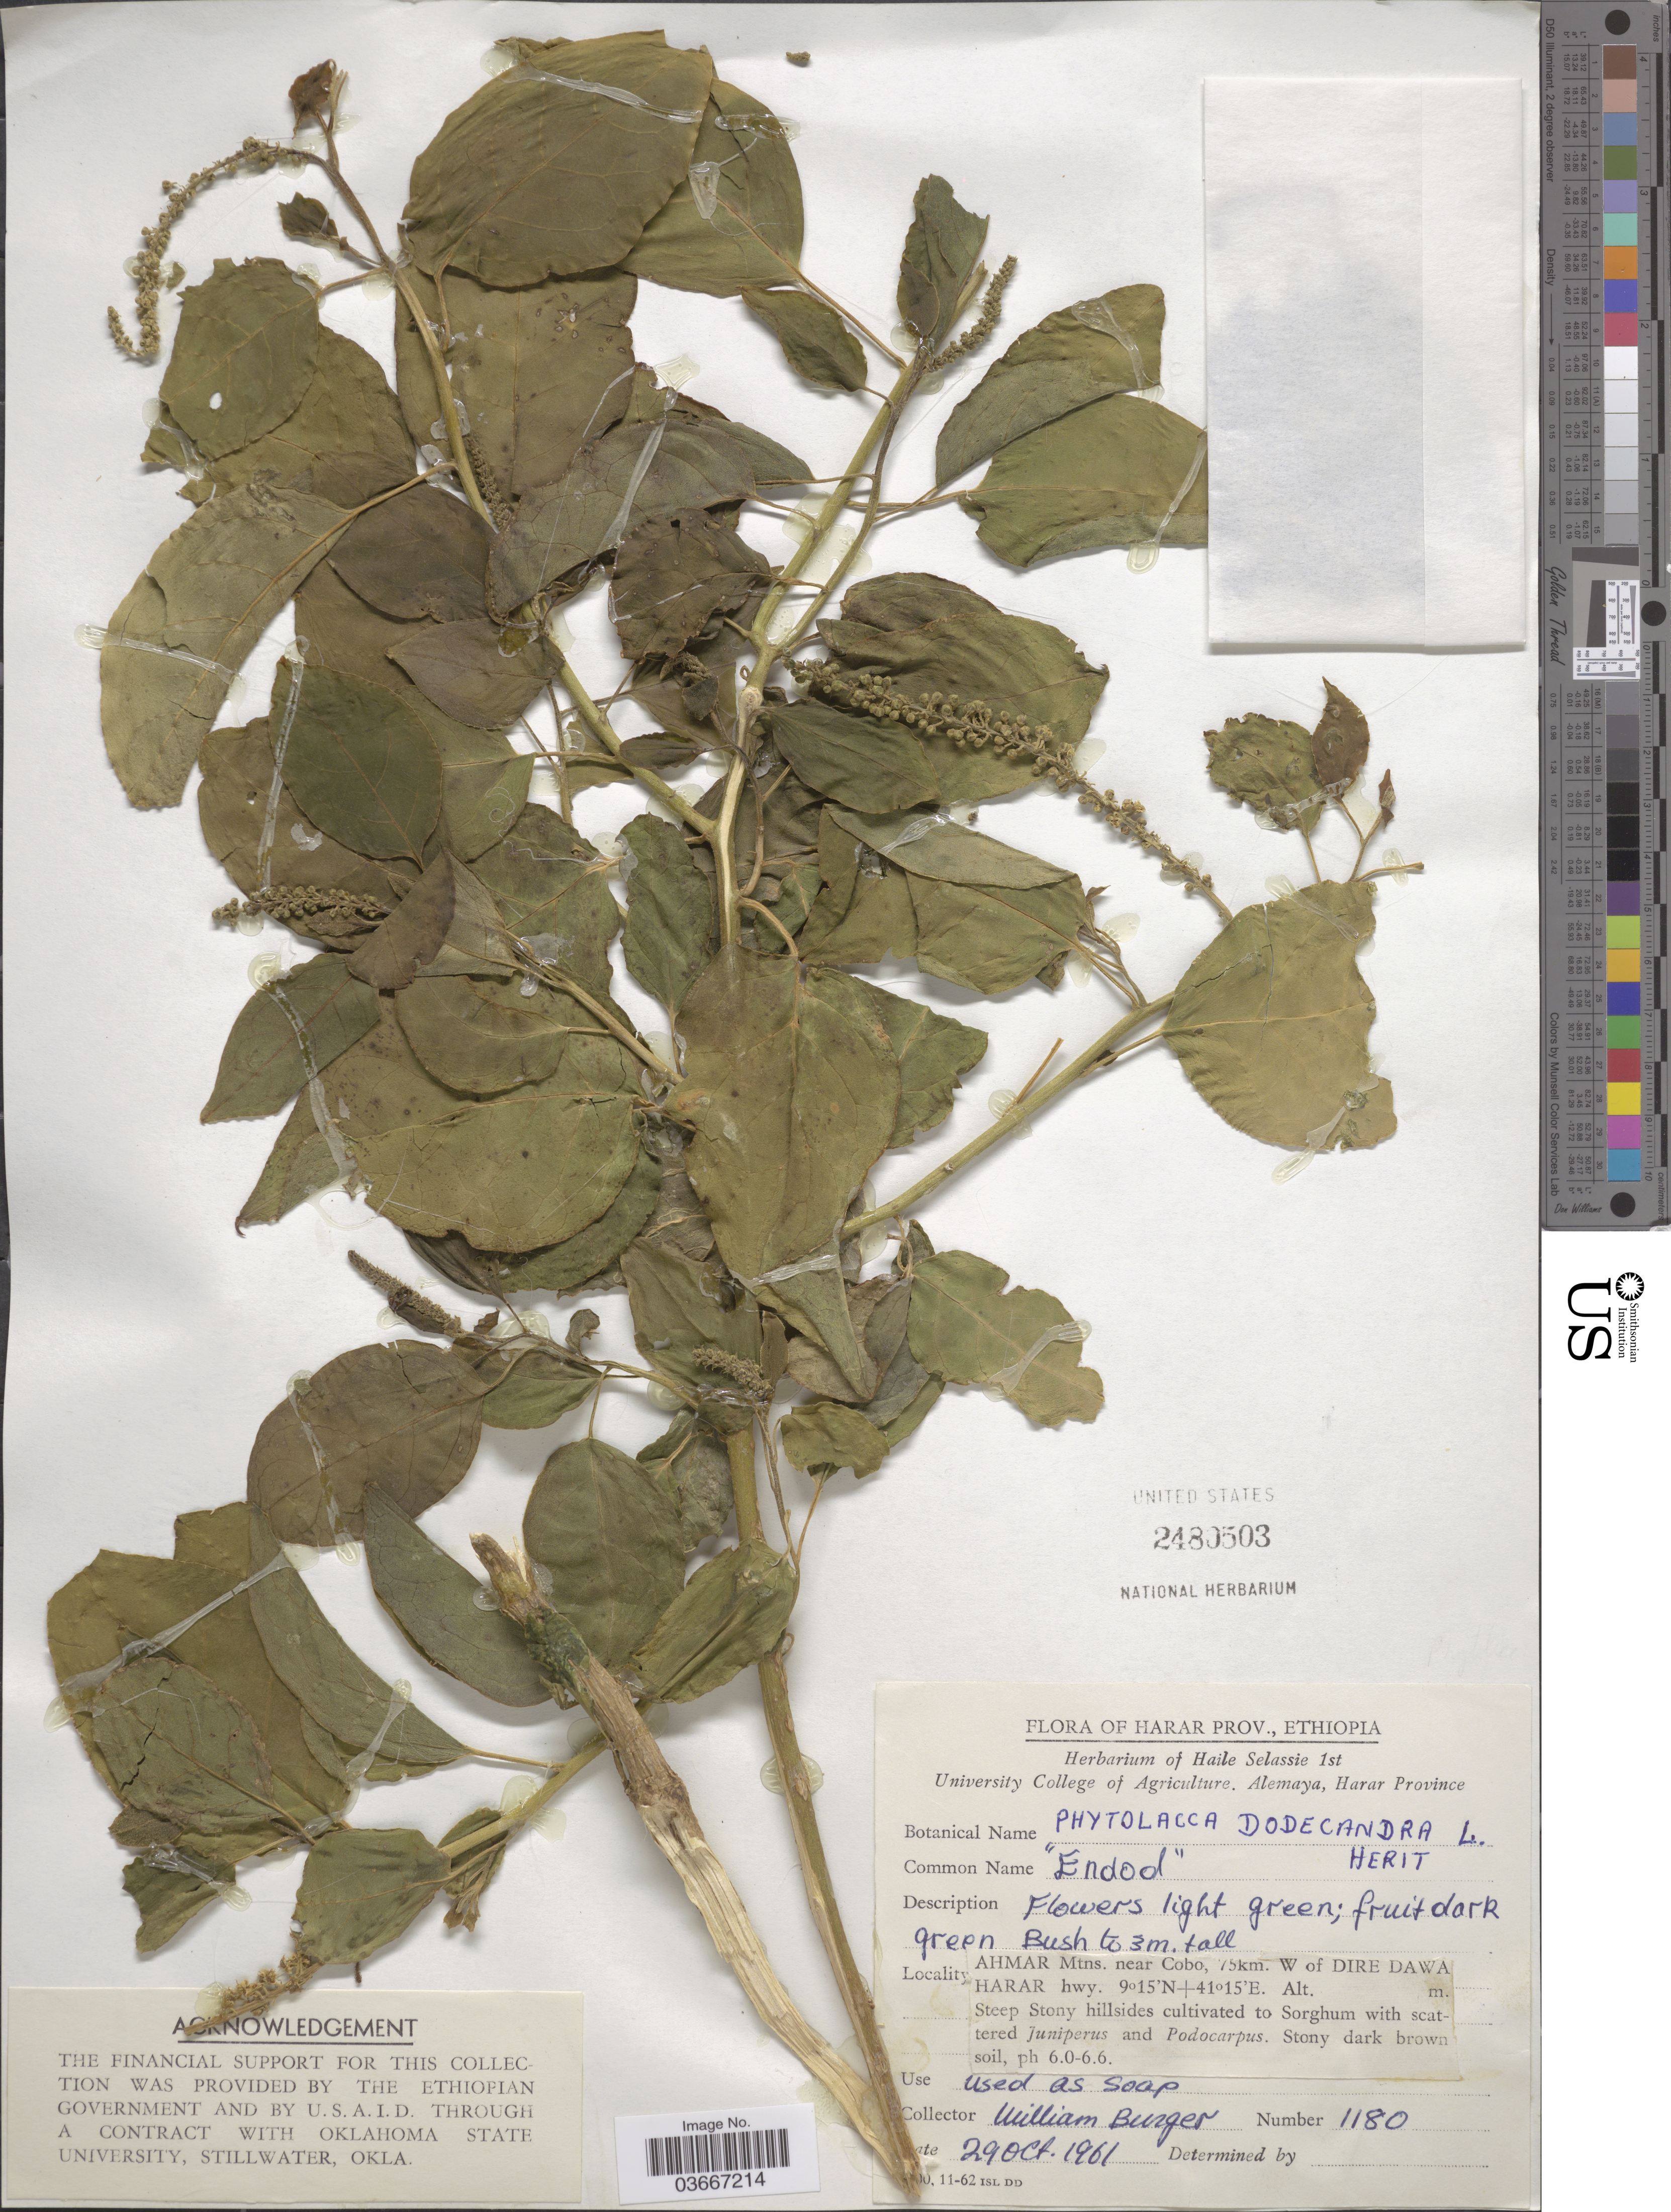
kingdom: Plantae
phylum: Tracheophyta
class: Magnoliopsida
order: Caryophyllales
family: Phytolaccaceae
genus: Phytolacca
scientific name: Phytolacca dodecandra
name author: L'Hér.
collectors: W. Burger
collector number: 1180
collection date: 1961-10-29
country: Ethiopia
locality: Harar Prov. Ahmar Mtns. near Cobo, 75km. W of Dire Dawa Harar hwy.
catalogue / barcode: US 2480503